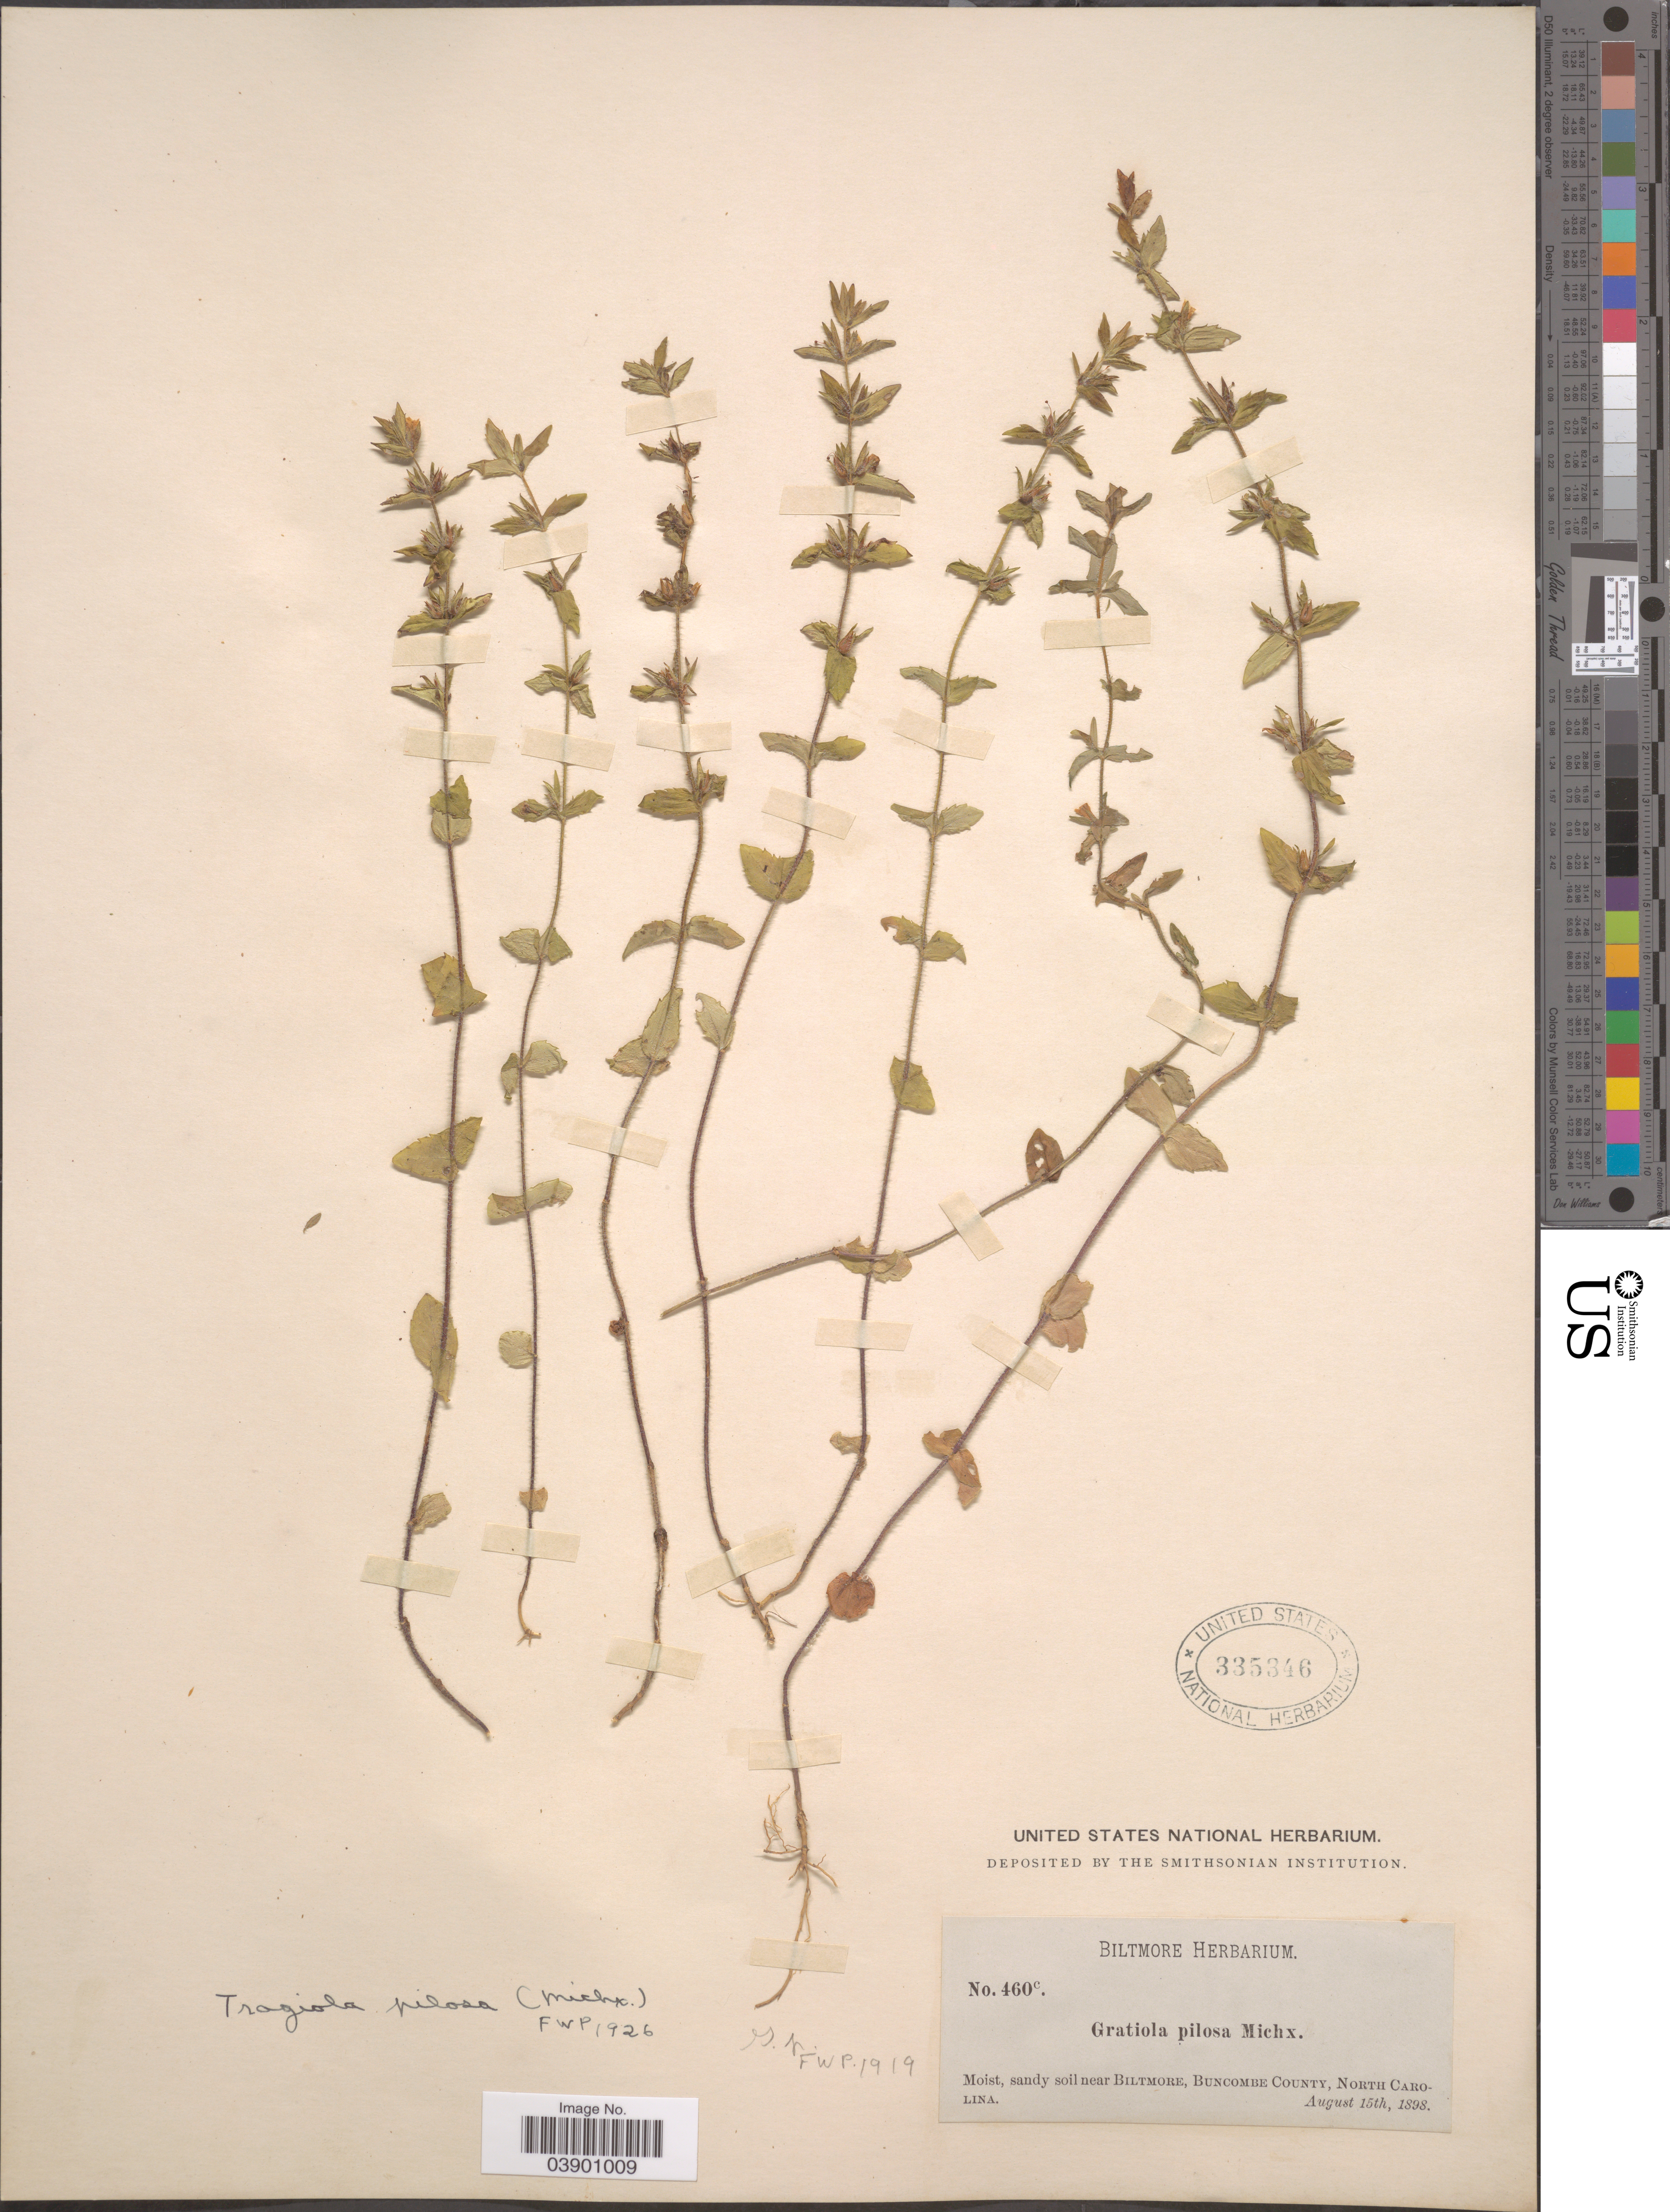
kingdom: Plantae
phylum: Tracheophyta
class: Magnoliopsida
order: Lamiales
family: Plantaginaceae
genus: Gratiola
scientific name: Gratiola pilosa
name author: Michx.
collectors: ex herb. Biltmore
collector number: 460c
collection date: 1898-08-15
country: United States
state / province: North Carolina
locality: Sandy soil near Biltmore, Buncombe County.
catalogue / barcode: US 335346